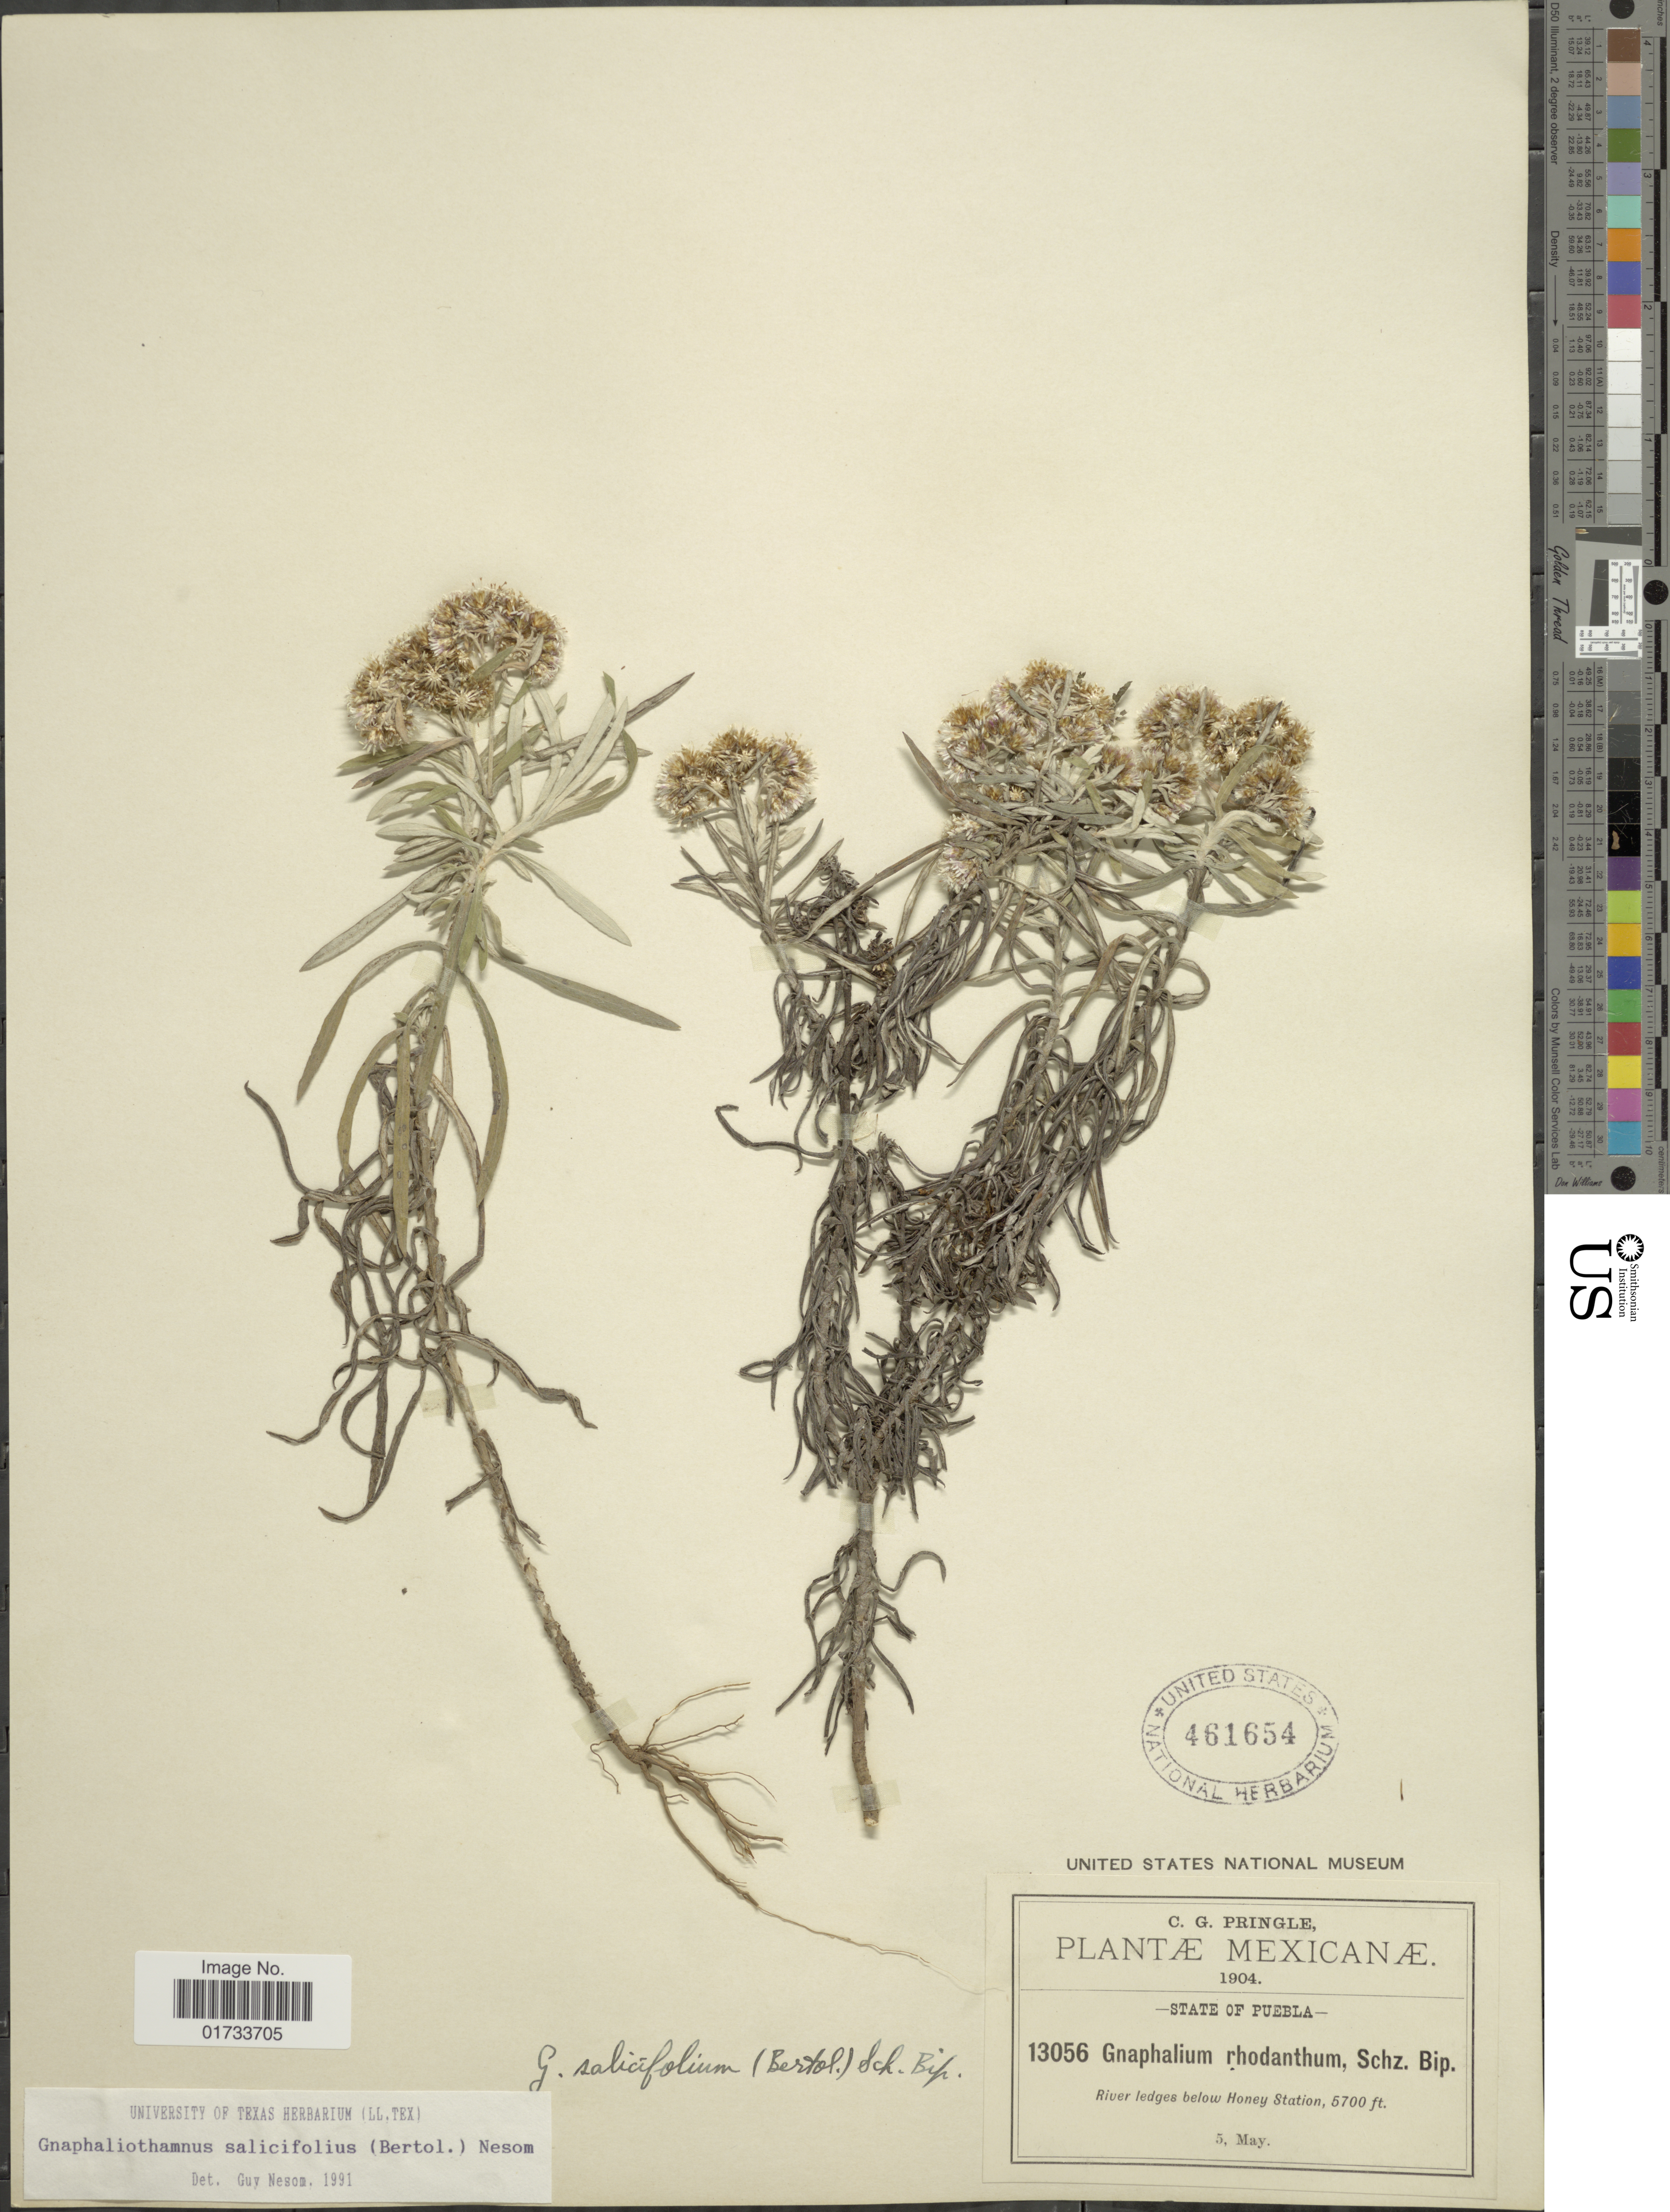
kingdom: Plantae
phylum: Tracheophyta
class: Magnoliopsida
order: Asterales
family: Asteraceae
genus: Chionolaena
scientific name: Chionolaena salicifolia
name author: (Bertol.) G.L. Nesom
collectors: C. G. Pringle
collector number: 13056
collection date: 1904-05-05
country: Mexico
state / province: Puebla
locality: below Honey Station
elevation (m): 1737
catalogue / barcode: US 461654